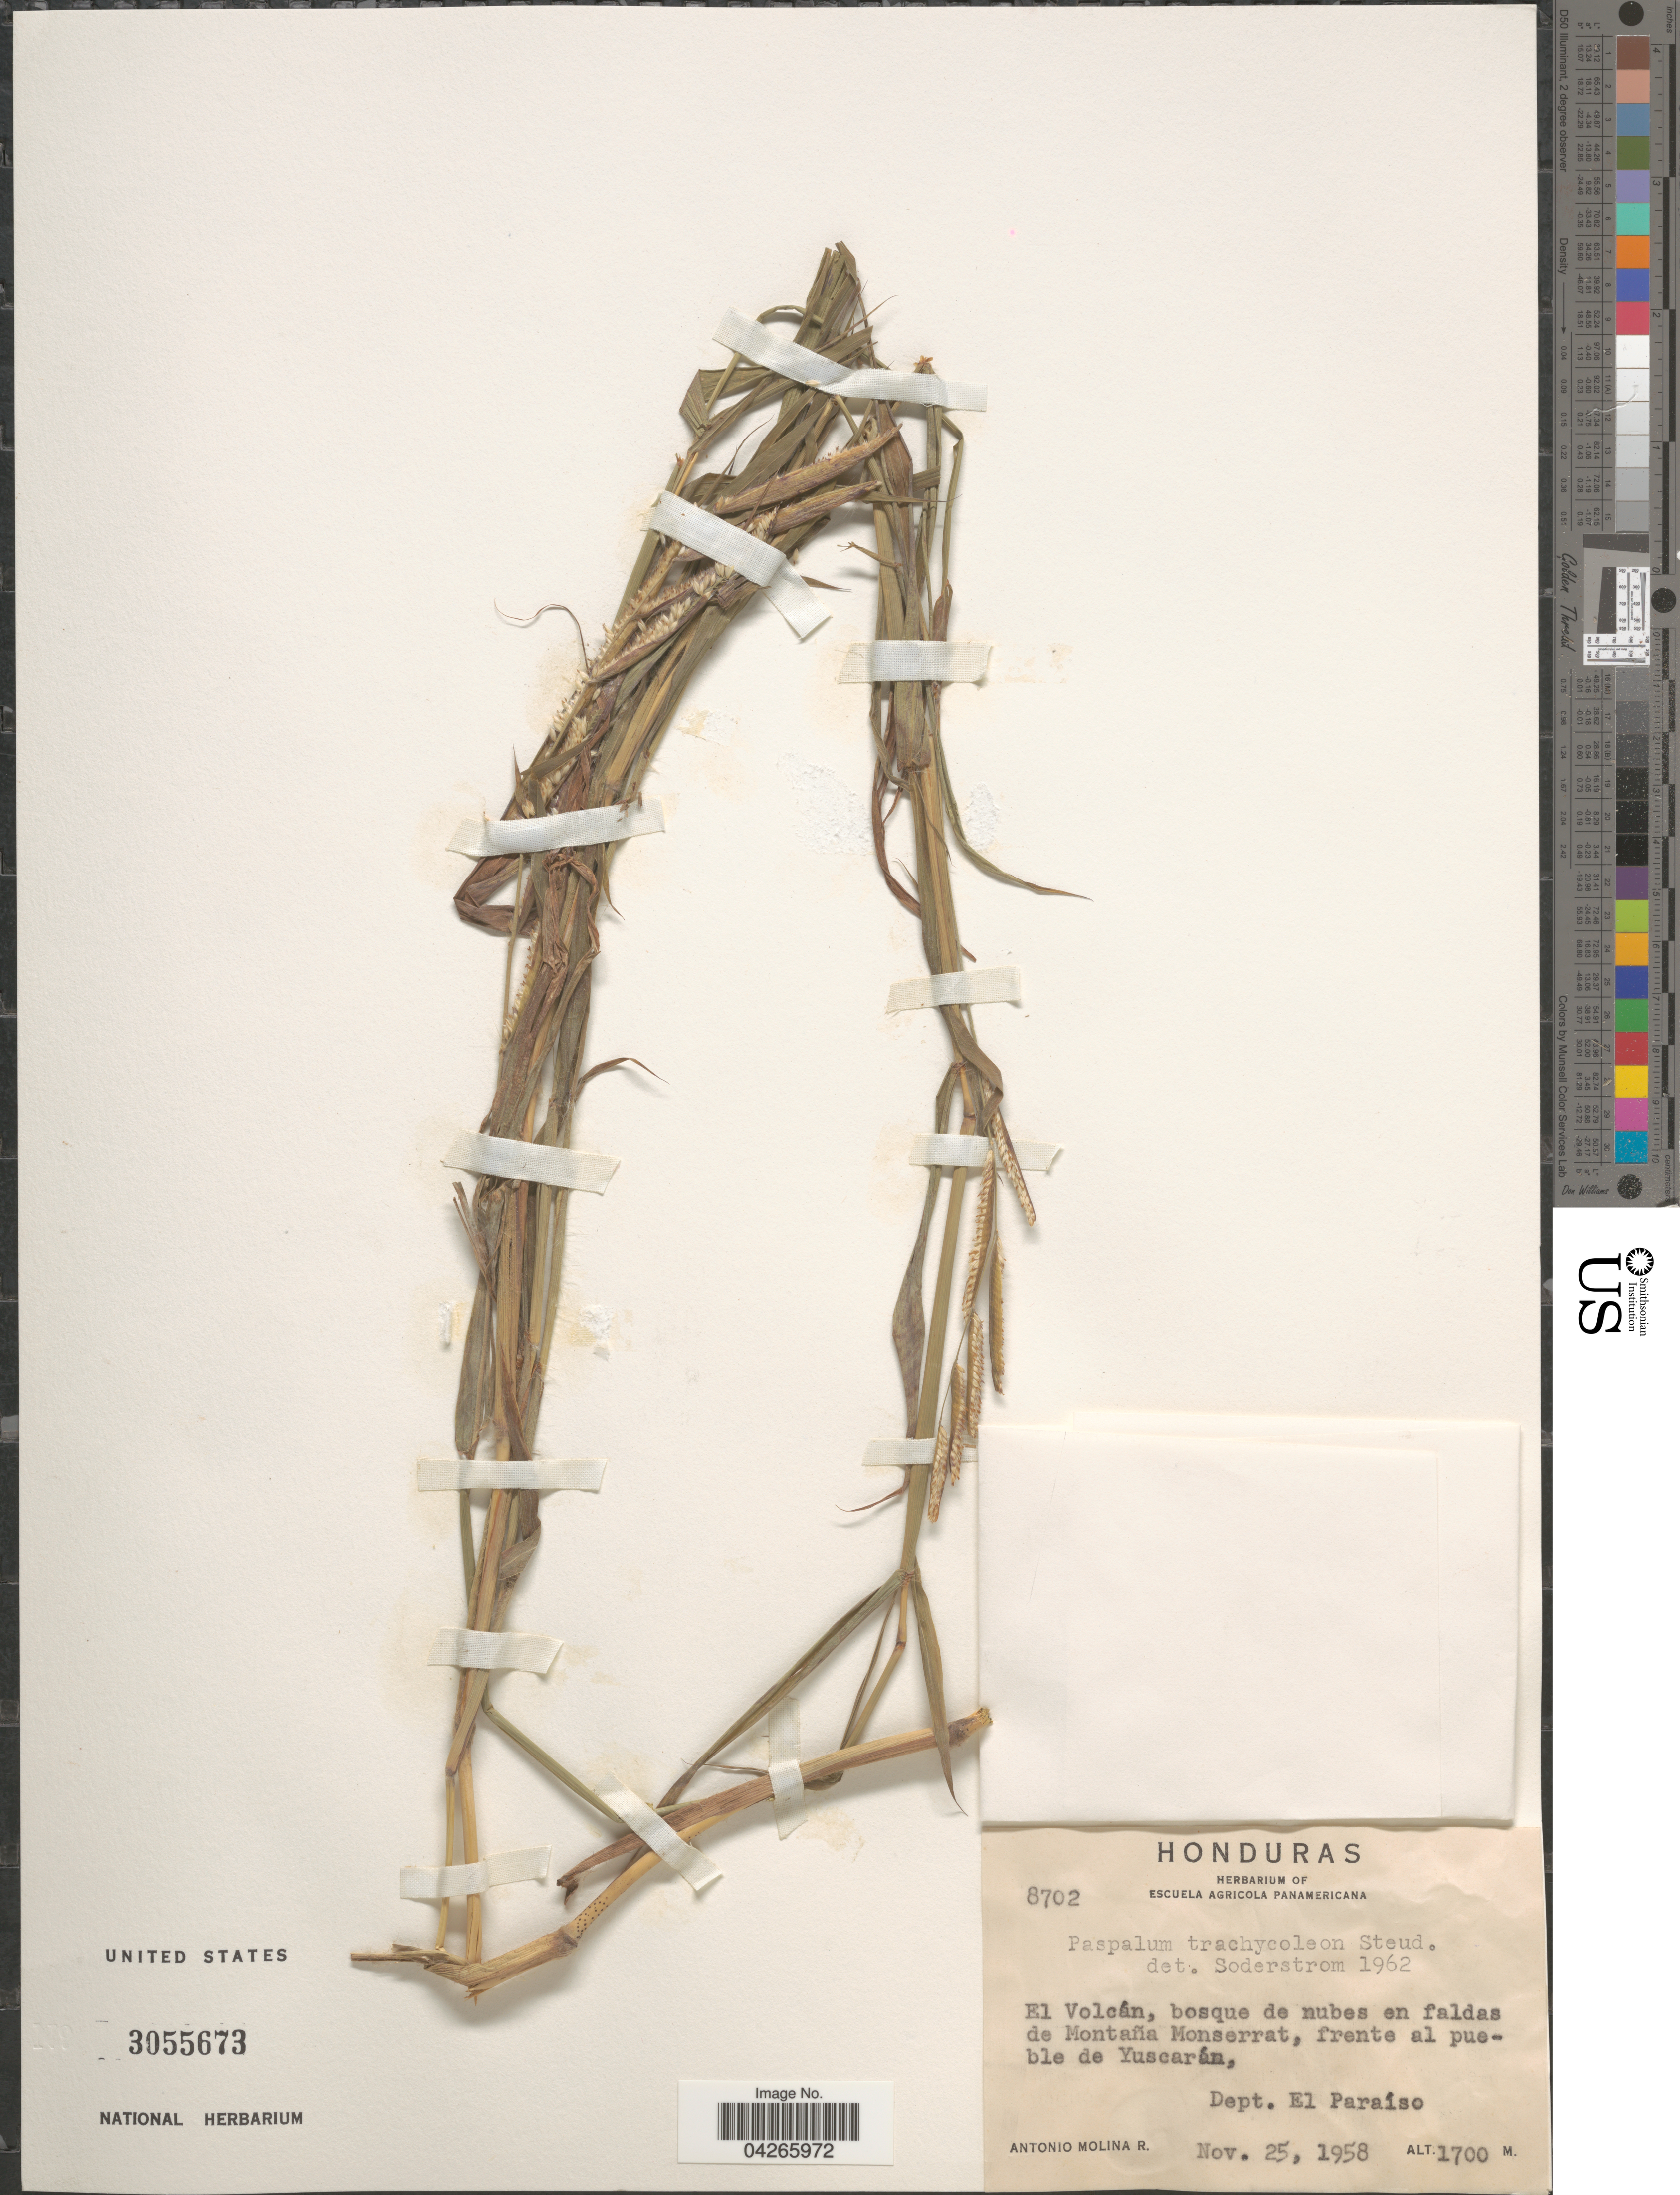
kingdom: Plantae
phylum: Tracheophyta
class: Liliopsida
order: Poales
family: Poaceae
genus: Paspalum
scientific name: Paspalum trachycoleon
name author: Steud.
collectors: A. Molina R.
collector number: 8702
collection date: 1958-11-25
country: Honduras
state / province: El Paraiso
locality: El Volcán, bosque de nubes en faldas de Montaña Monserrat, frente al pueblo de Yuscarán, Dept. El Paraíso.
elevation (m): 1700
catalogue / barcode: US 3055673